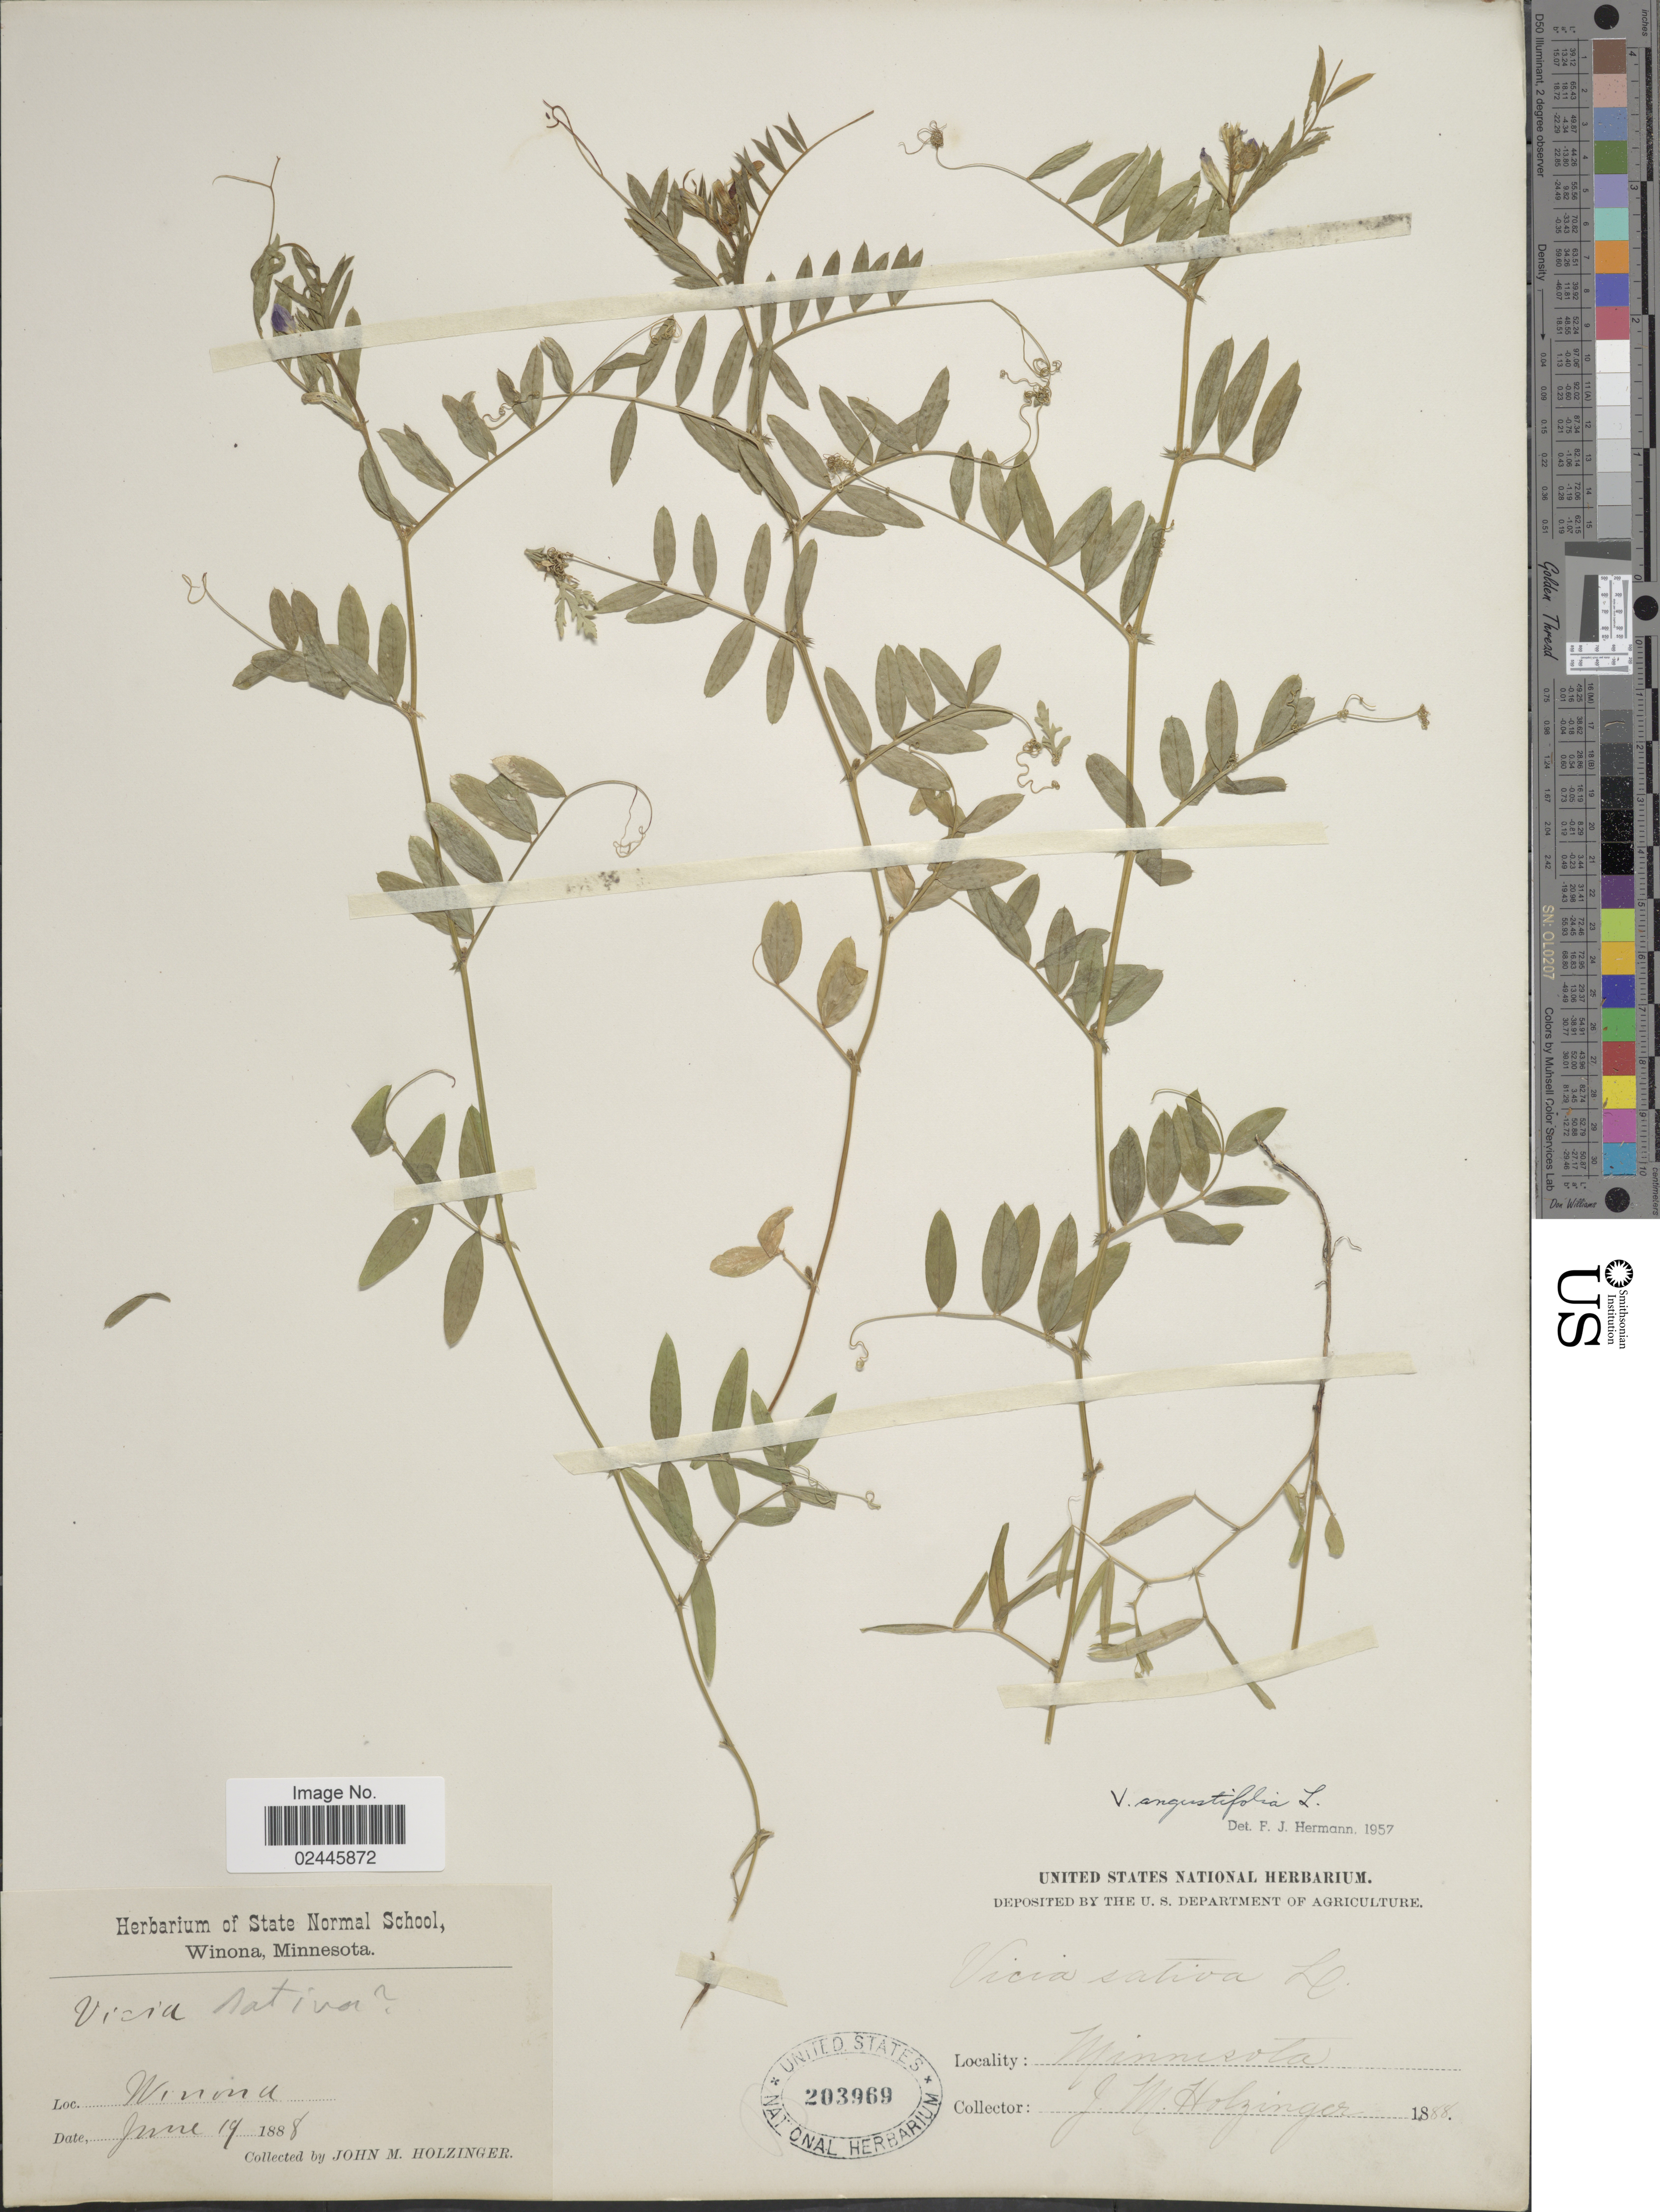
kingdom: Plantae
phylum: Tracheophyta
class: Magnoliopsida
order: Fabales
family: Fabaceae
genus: Vicia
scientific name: Vicia angustifolia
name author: L.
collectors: J. M. Holzinger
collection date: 1888-06-19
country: United States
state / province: Minnesota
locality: Minnesota. Winona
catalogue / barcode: US 203969